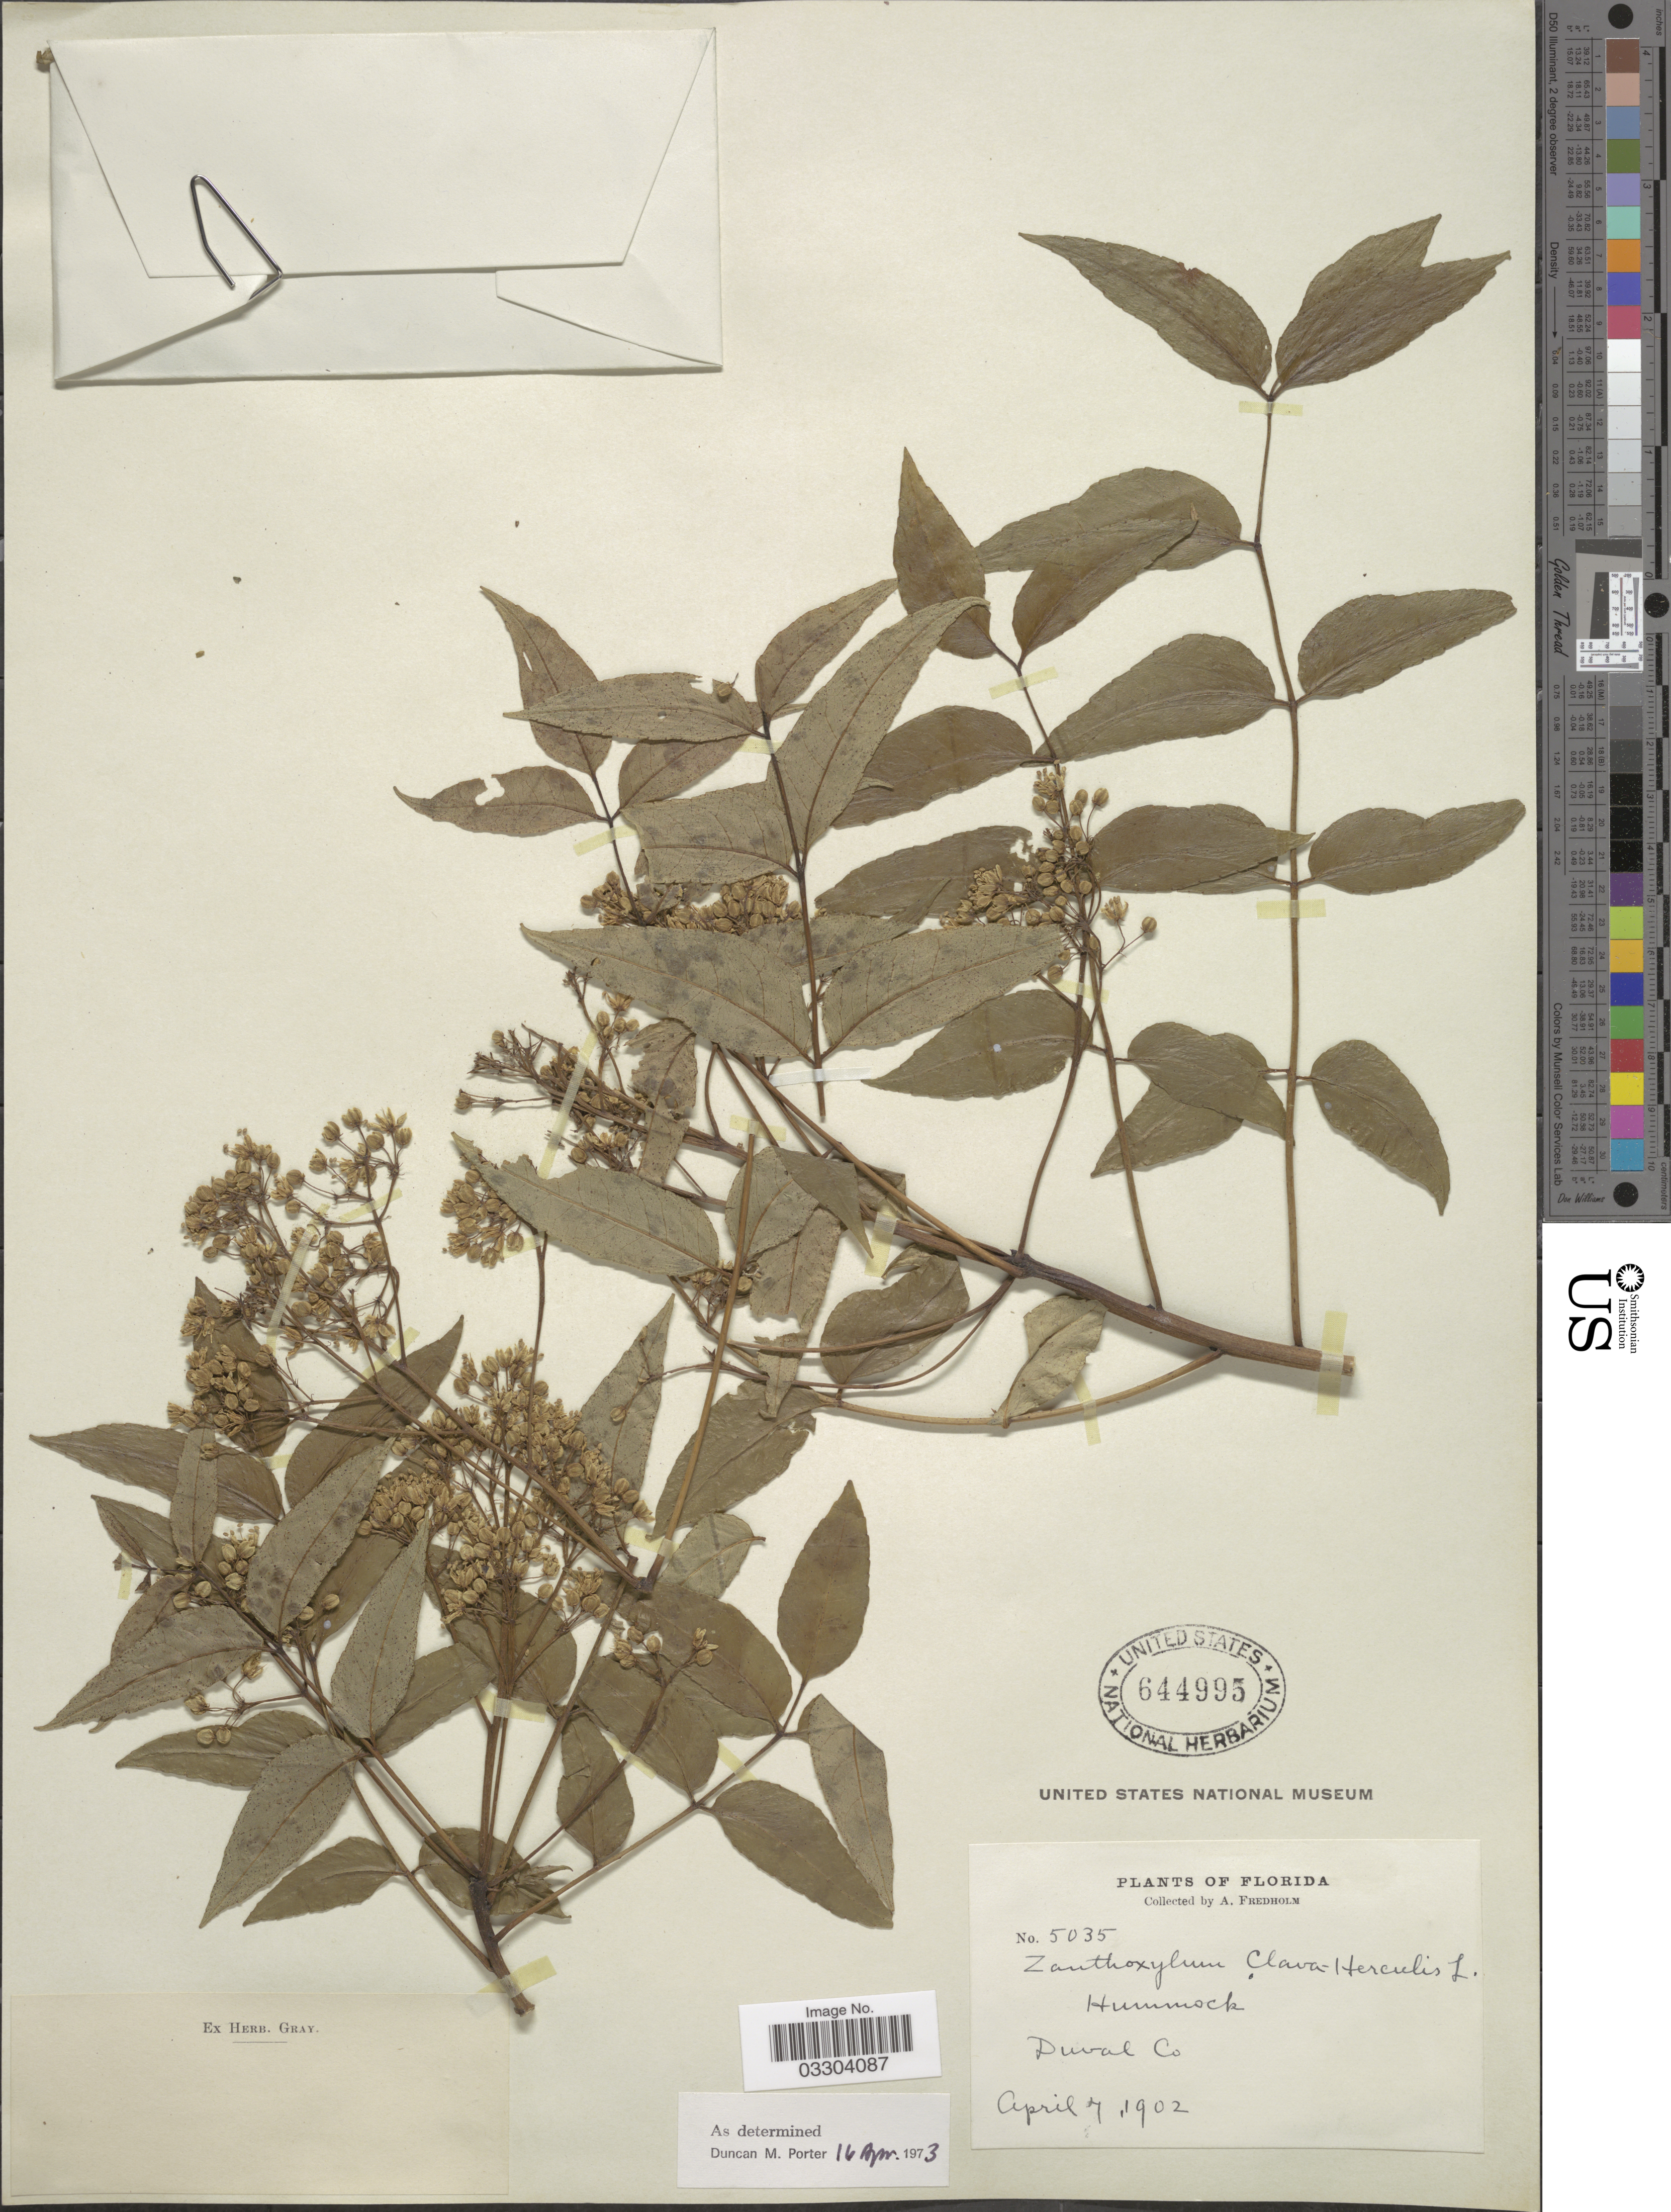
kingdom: Plantae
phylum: Tracheophyta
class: Magnoliopsida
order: Sapindales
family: Rutaceae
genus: Zanthoxylum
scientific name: Zanthoxylum clava-herculis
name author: L.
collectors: A. Fredholm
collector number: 5035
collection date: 1902-04-07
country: United States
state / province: Florida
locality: Hummock, Duval Co.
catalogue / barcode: US 644995